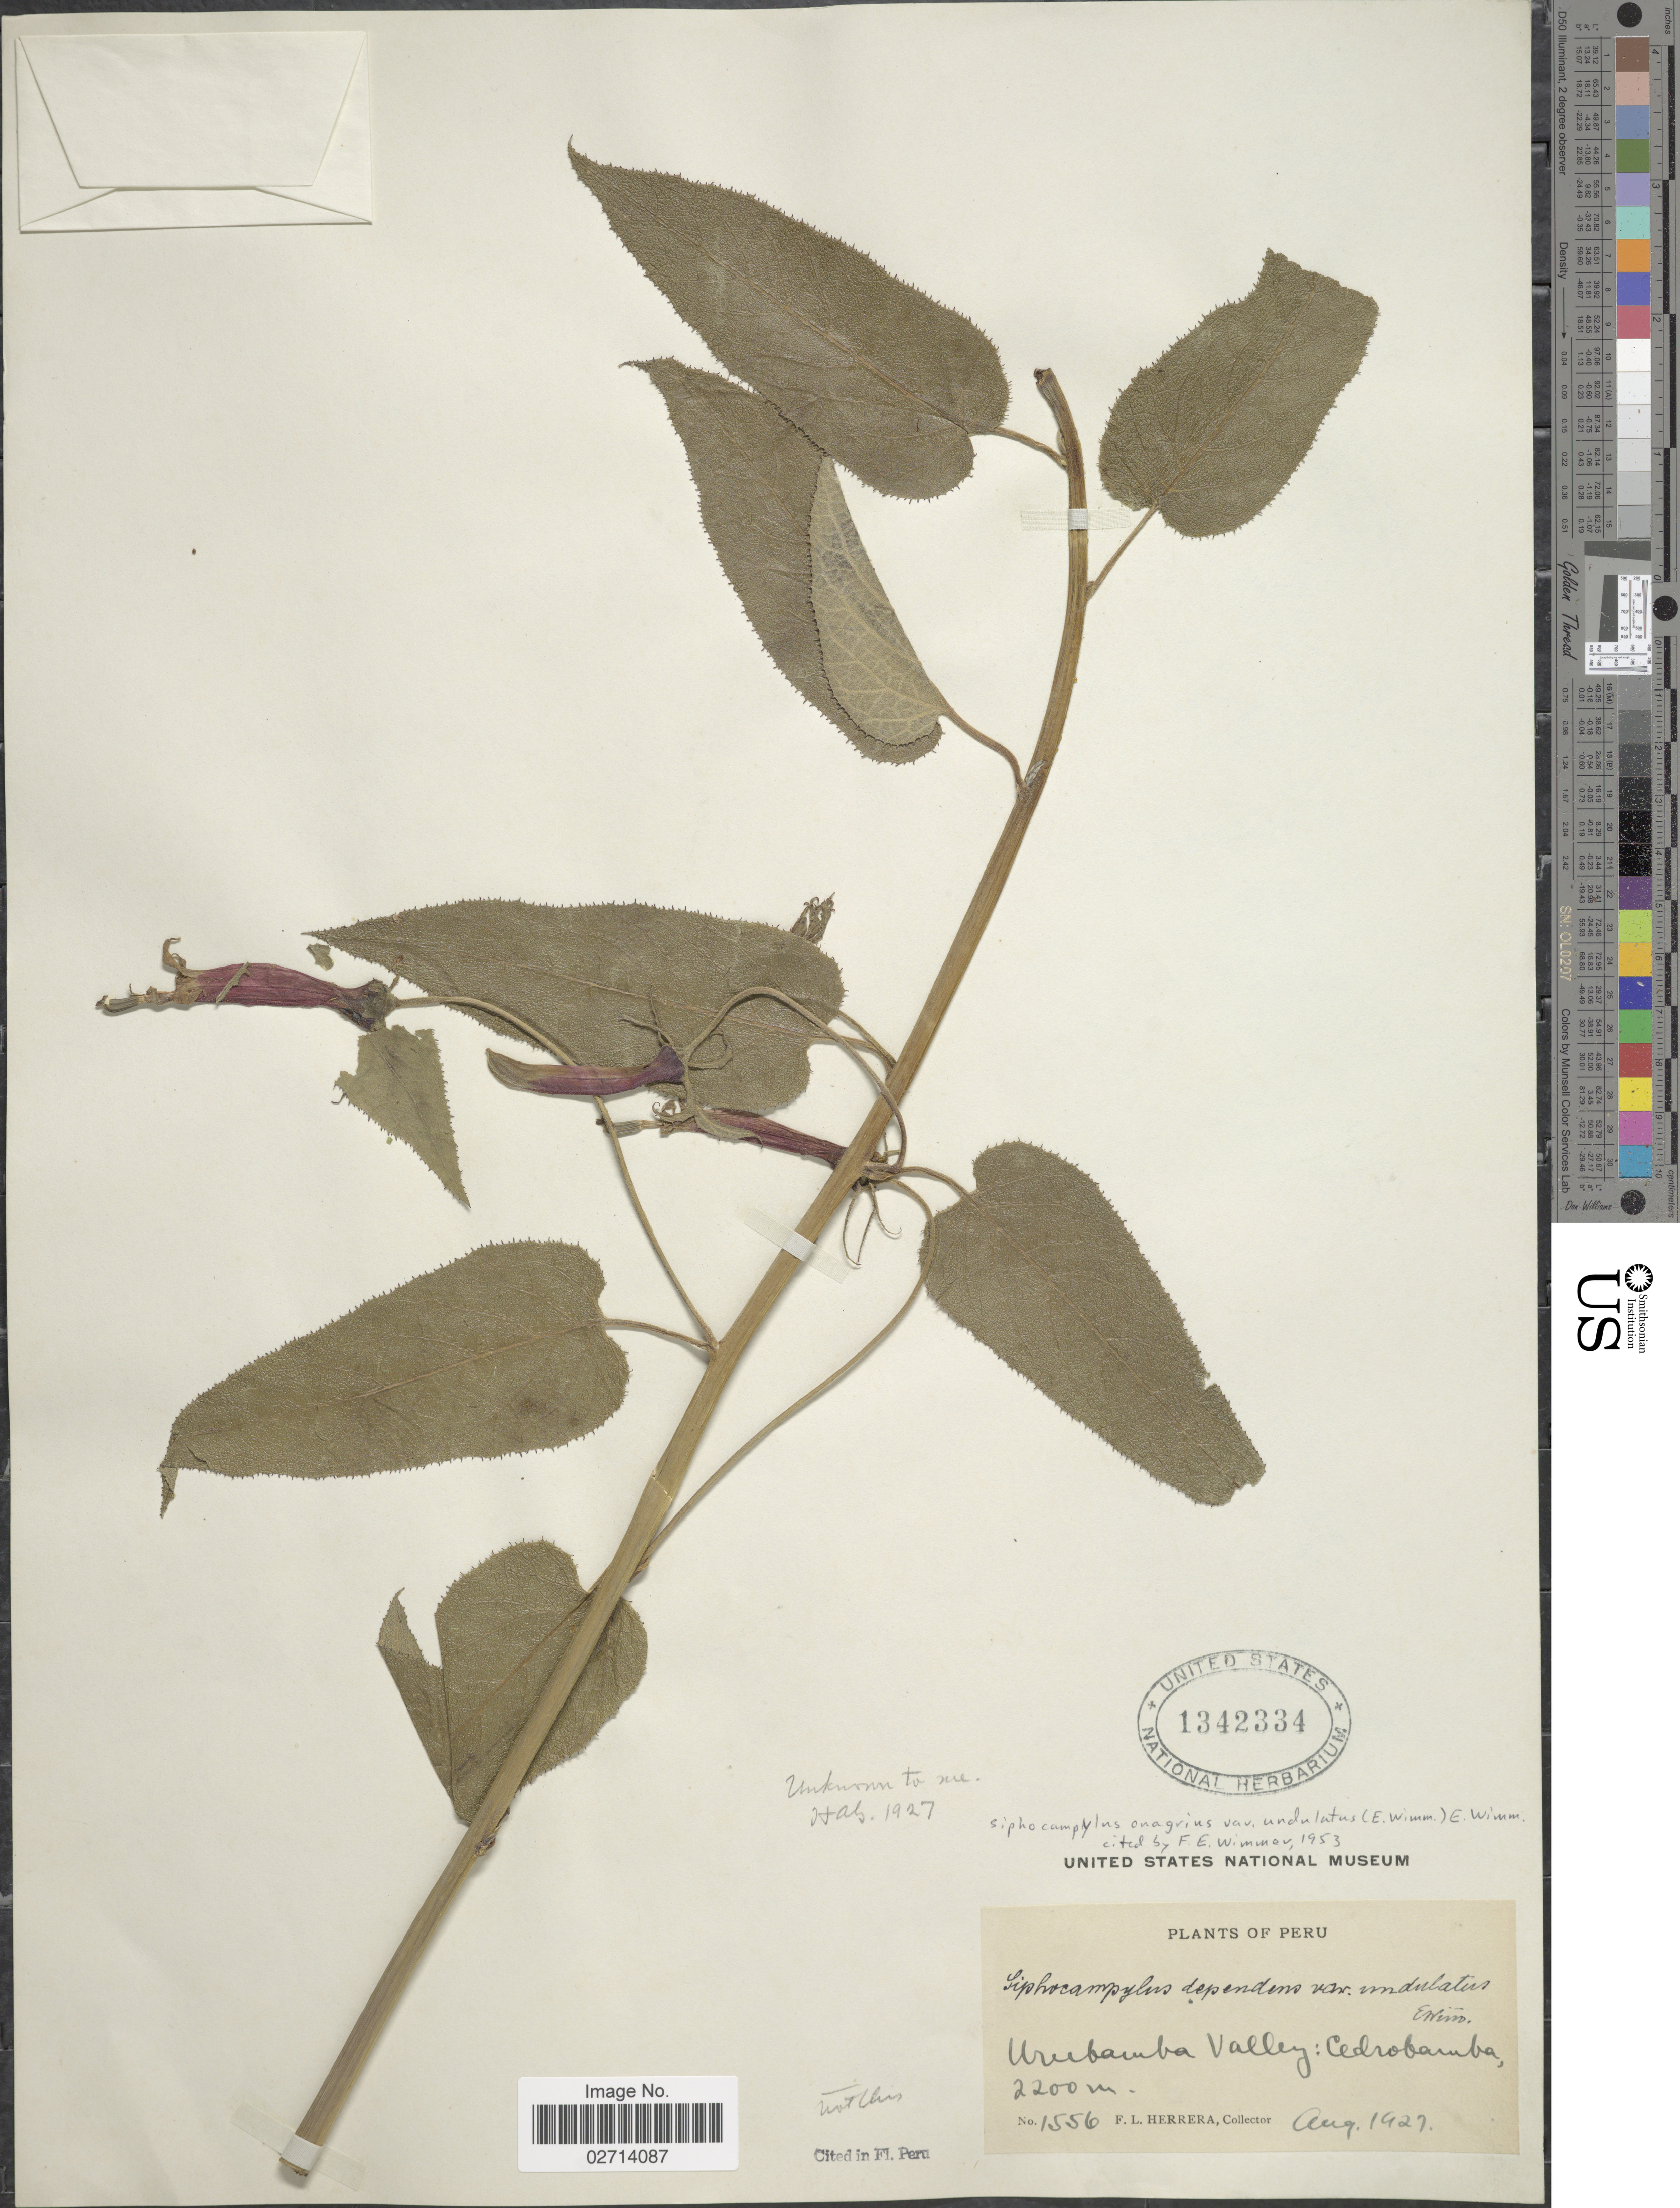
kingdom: Plantae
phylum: Tracheophyta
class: Magnoliopsida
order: Asterales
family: Campanulaceae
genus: Siphocampylus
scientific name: Siphocampylus onagrius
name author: E. Wimm.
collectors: F. L. Herrera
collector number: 1556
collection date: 1927-08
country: Peru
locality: Urubamba Valley: Cedrobamba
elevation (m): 2200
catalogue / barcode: US 1342334